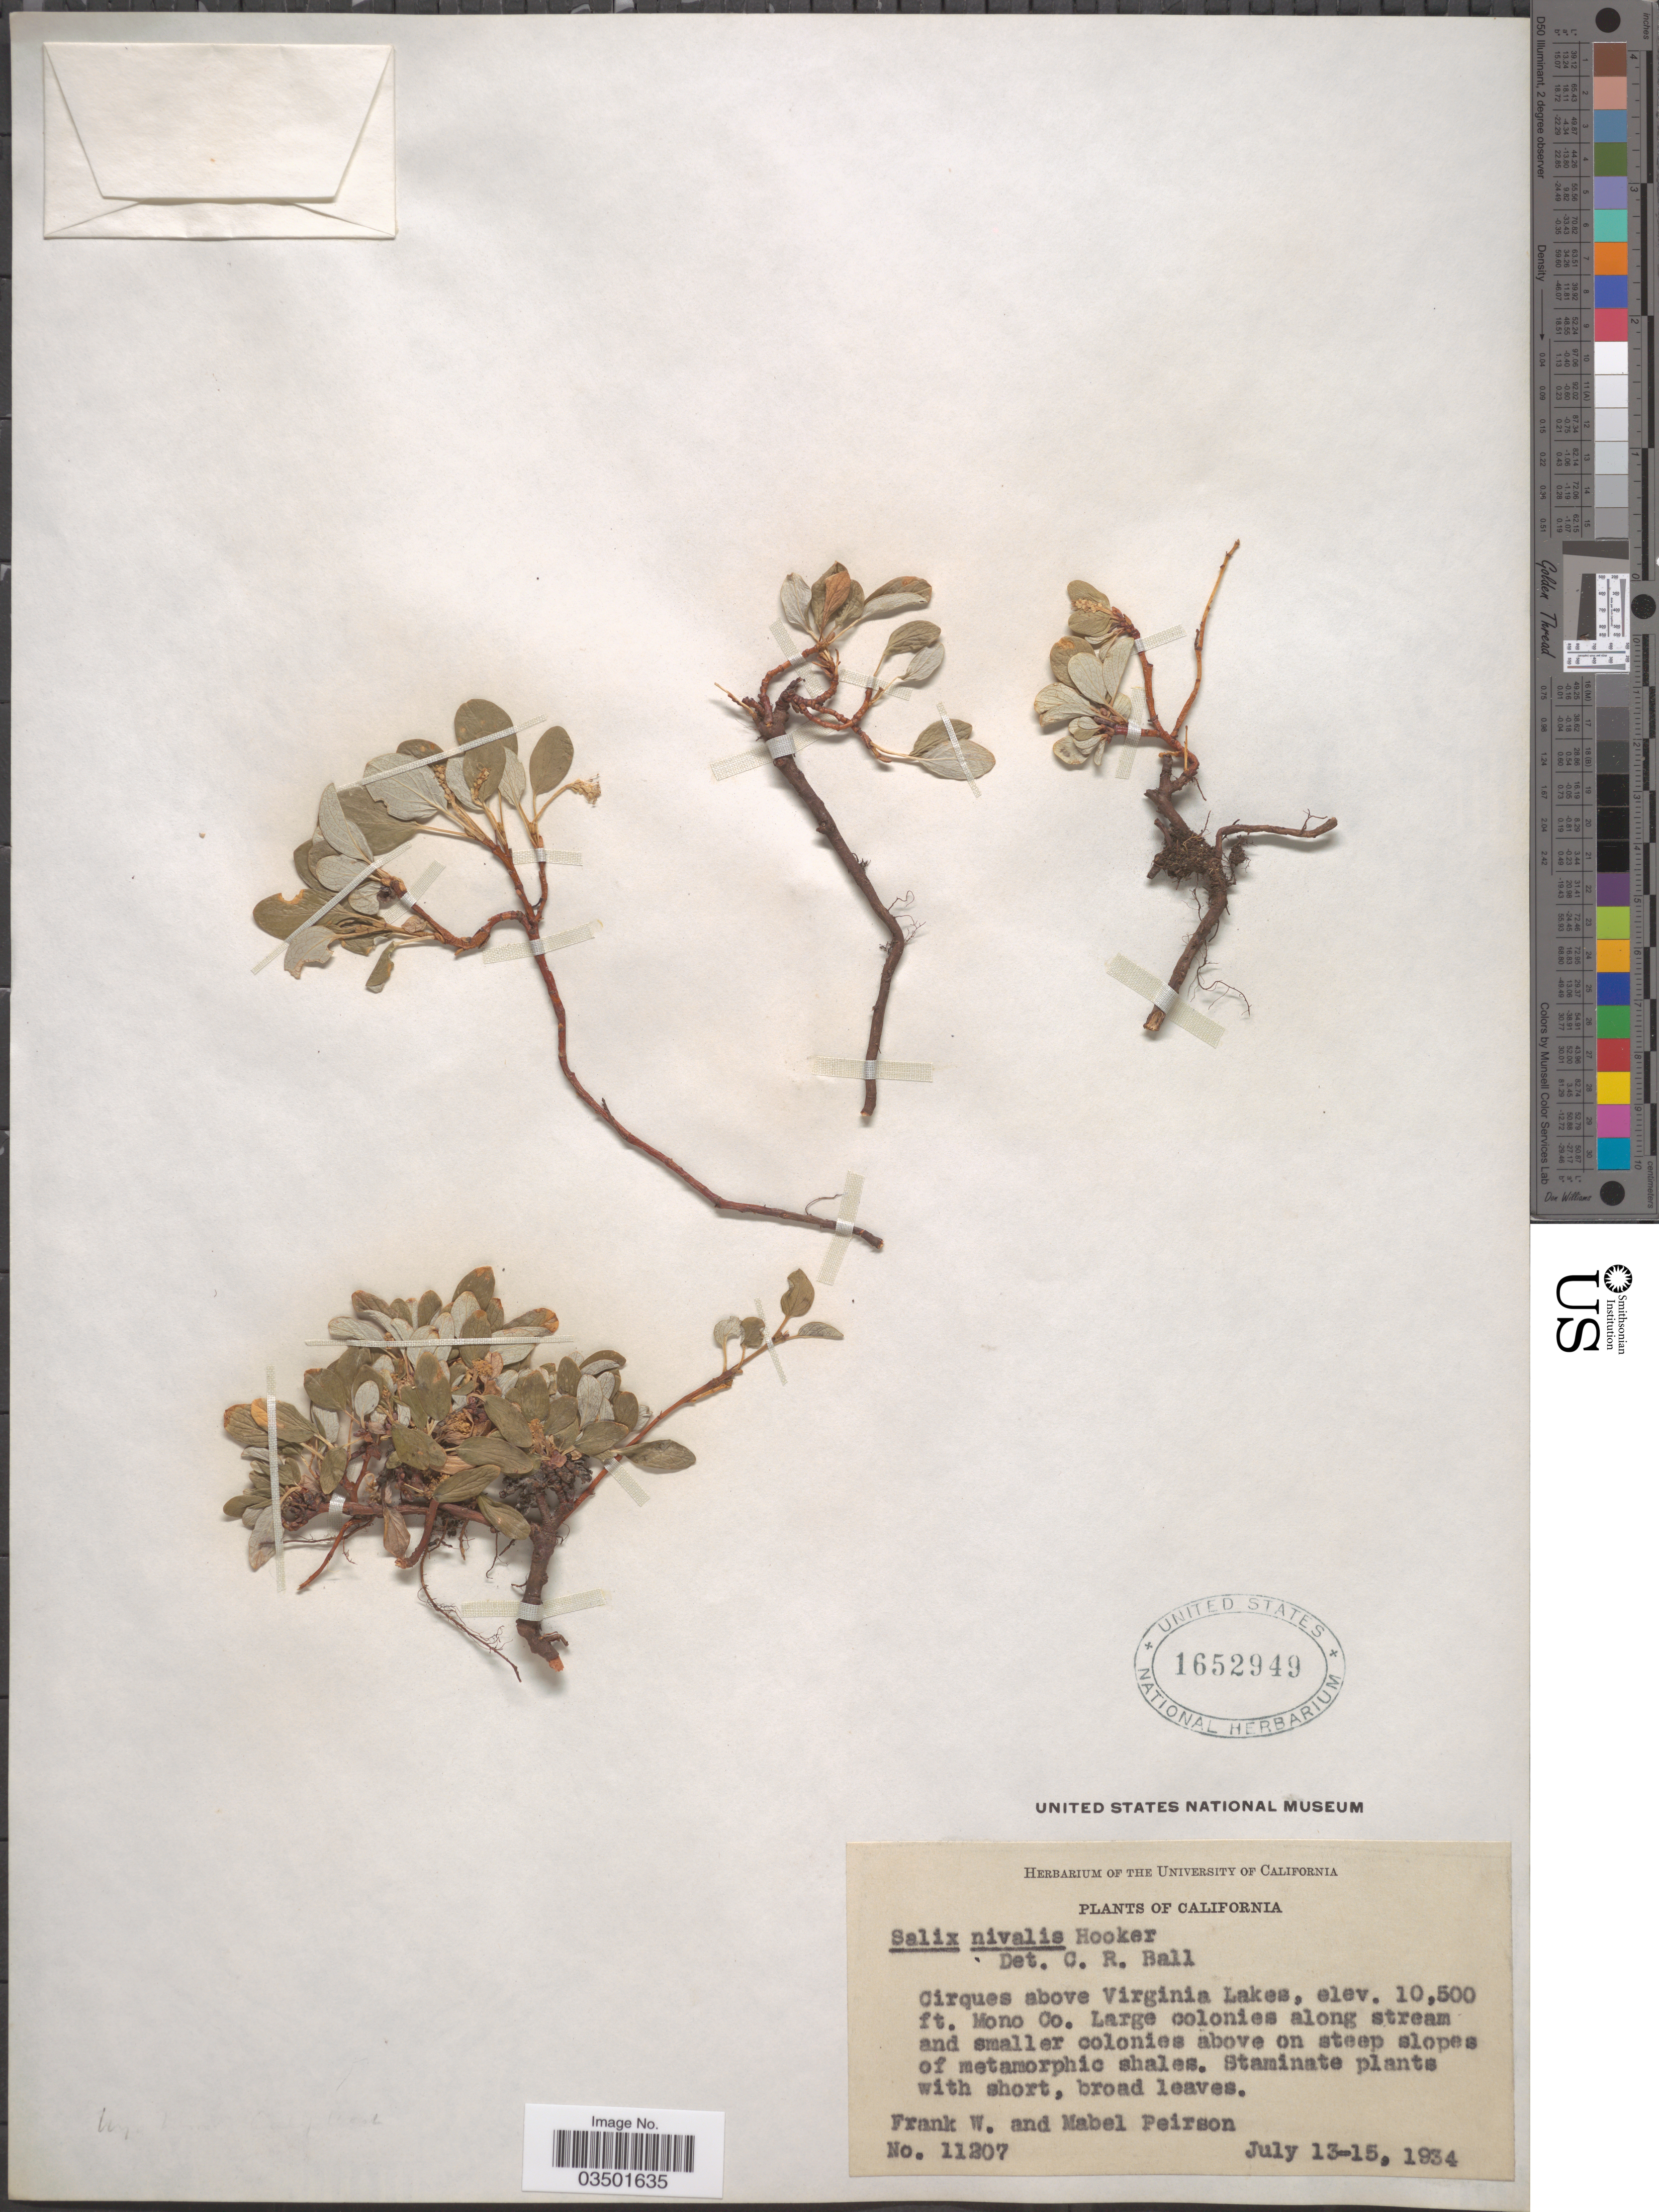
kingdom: Plantae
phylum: Tracheophyta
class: Magnoliopsida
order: Malpighiales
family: Salicaceae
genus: Salix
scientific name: Salix nivalis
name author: Hook.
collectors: F. Peirson & M. Peirson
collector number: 11207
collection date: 1934-07-13/1934-07-15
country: United States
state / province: California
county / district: Mono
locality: Cirques above Virginia Lakes. Mono Co.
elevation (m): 3200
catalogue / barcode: US 1652949